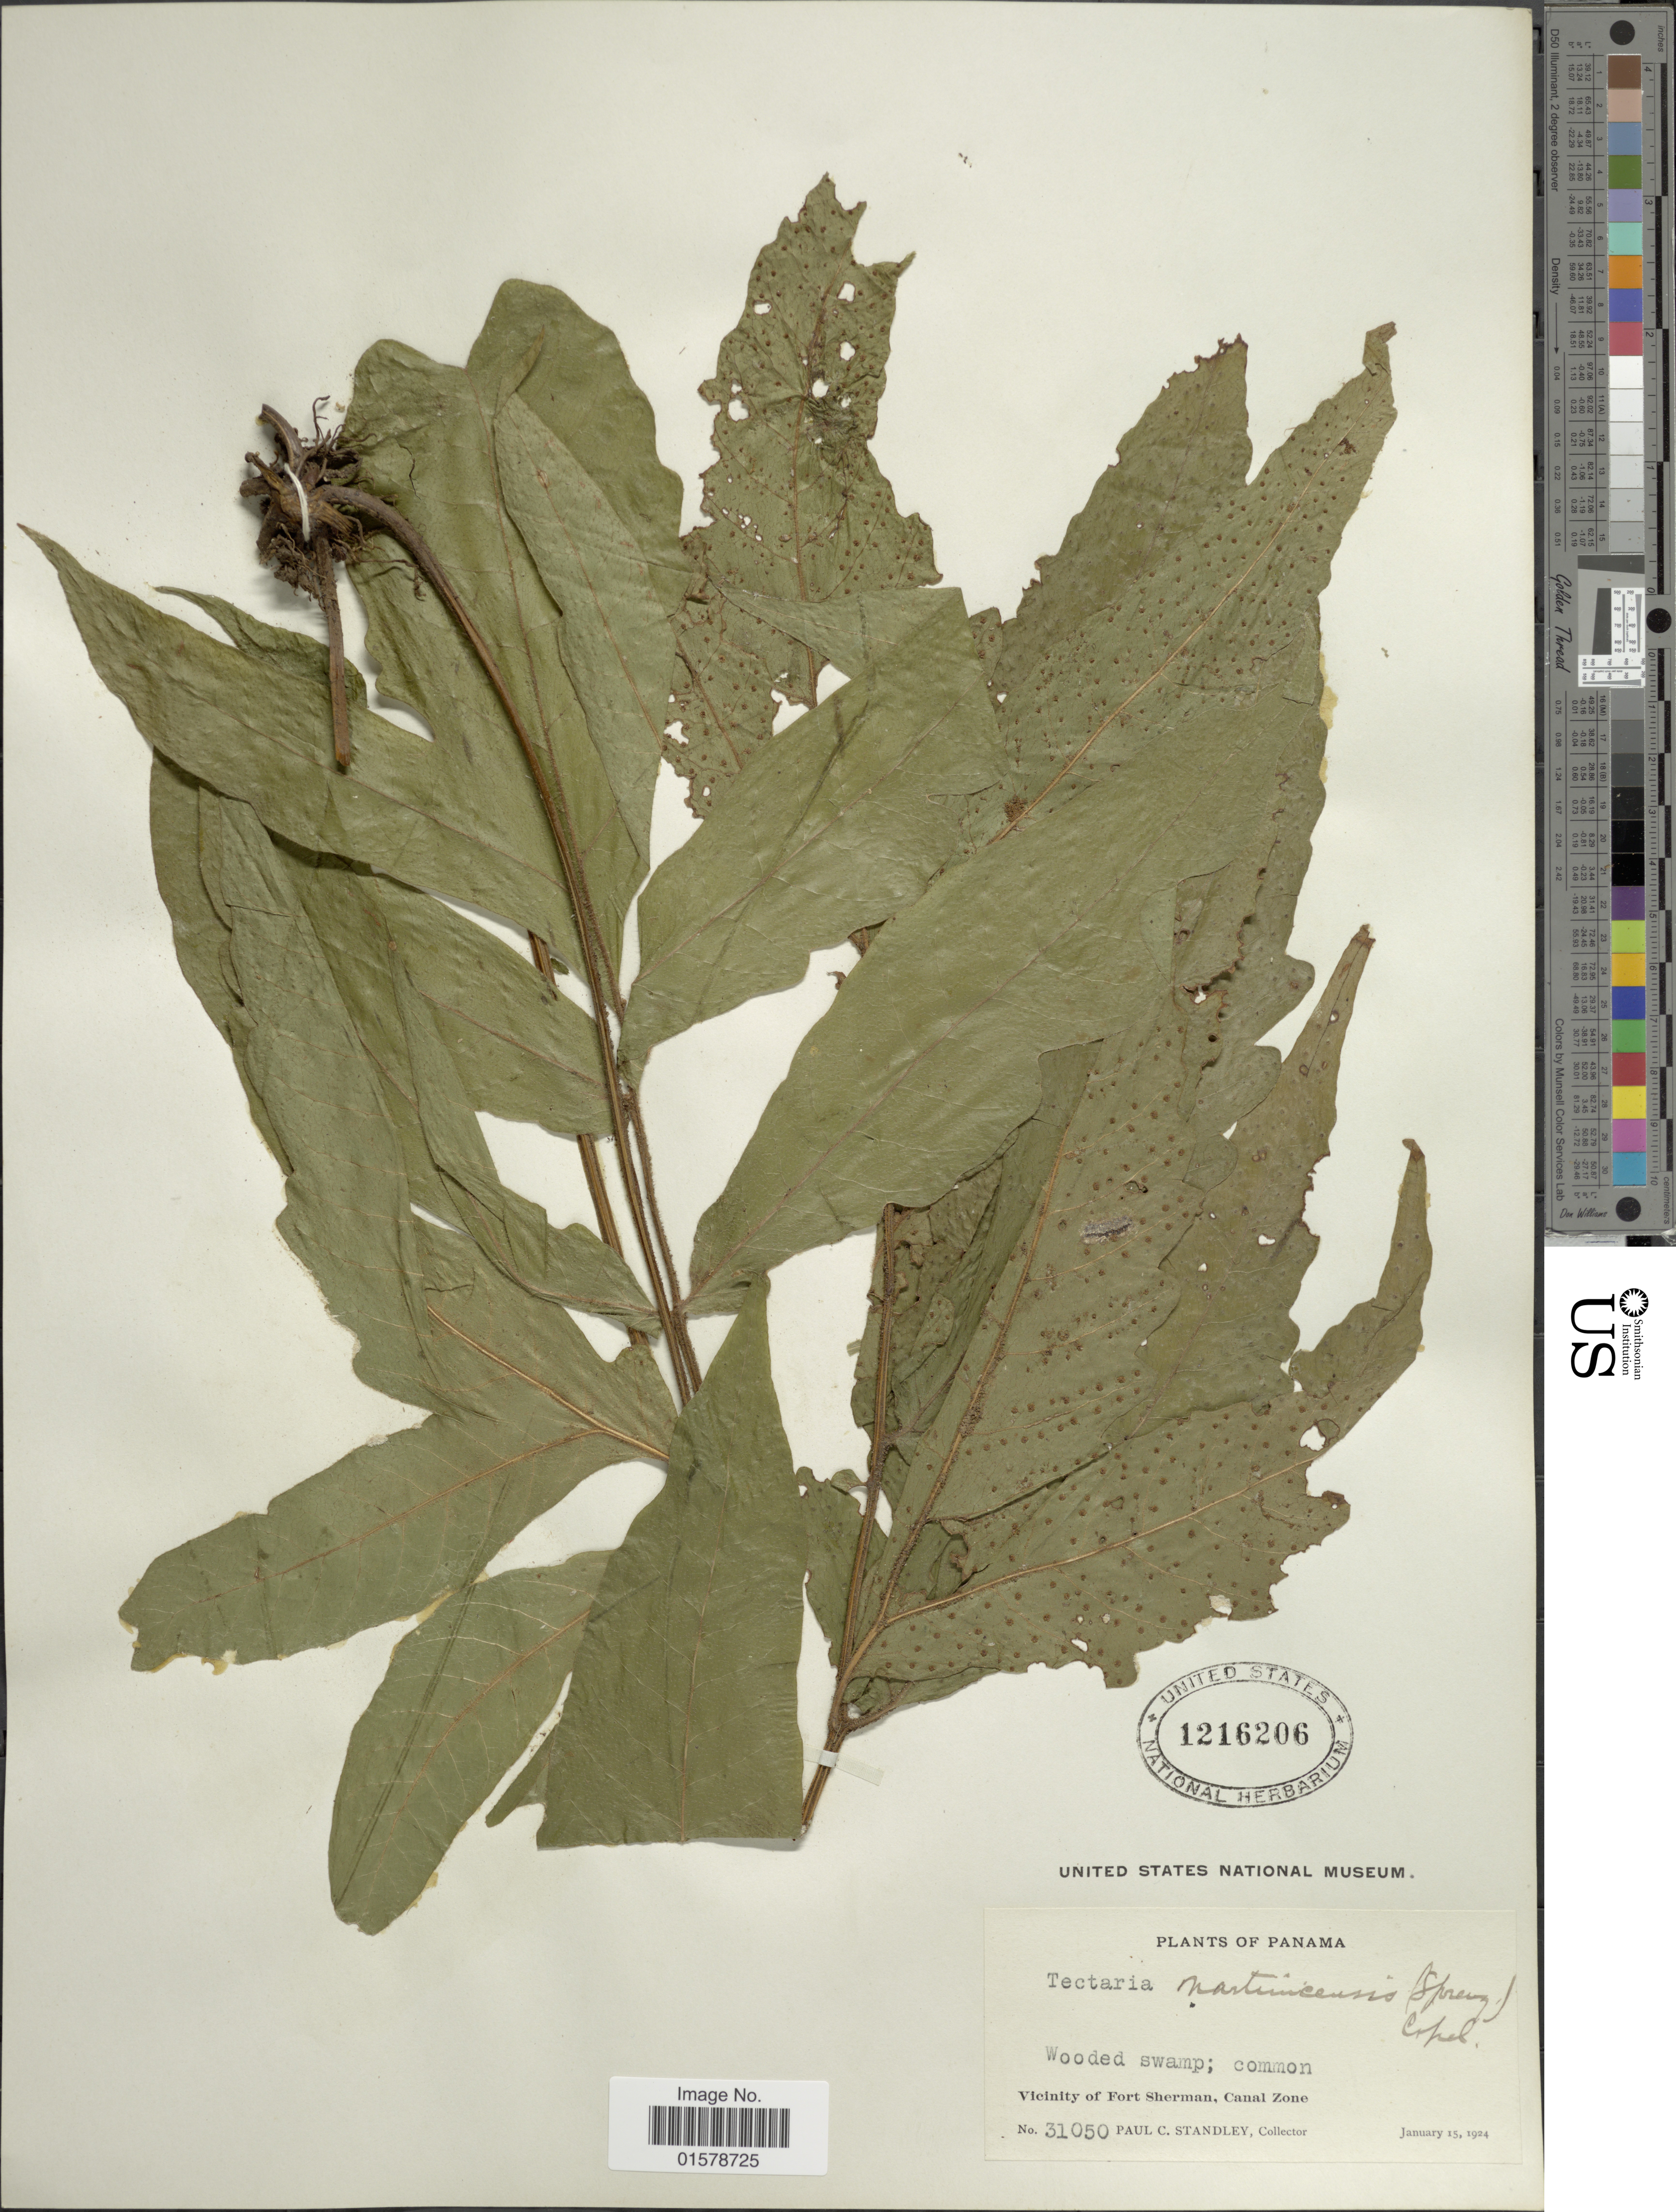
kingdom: Plantae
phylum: Tracheophyta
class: Polypodiopsida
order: Polypodiales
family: Tectariaceae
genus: Tectaria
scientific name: Tectaria pilosa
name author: (Fée) Maxon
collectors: P. C. Standley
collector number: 31050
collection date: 1924-01-15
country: Panama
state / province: Colón / Panamá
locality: Panama, Vicinity of Fort Sherman, Canal Zone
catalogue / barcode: US 1216206